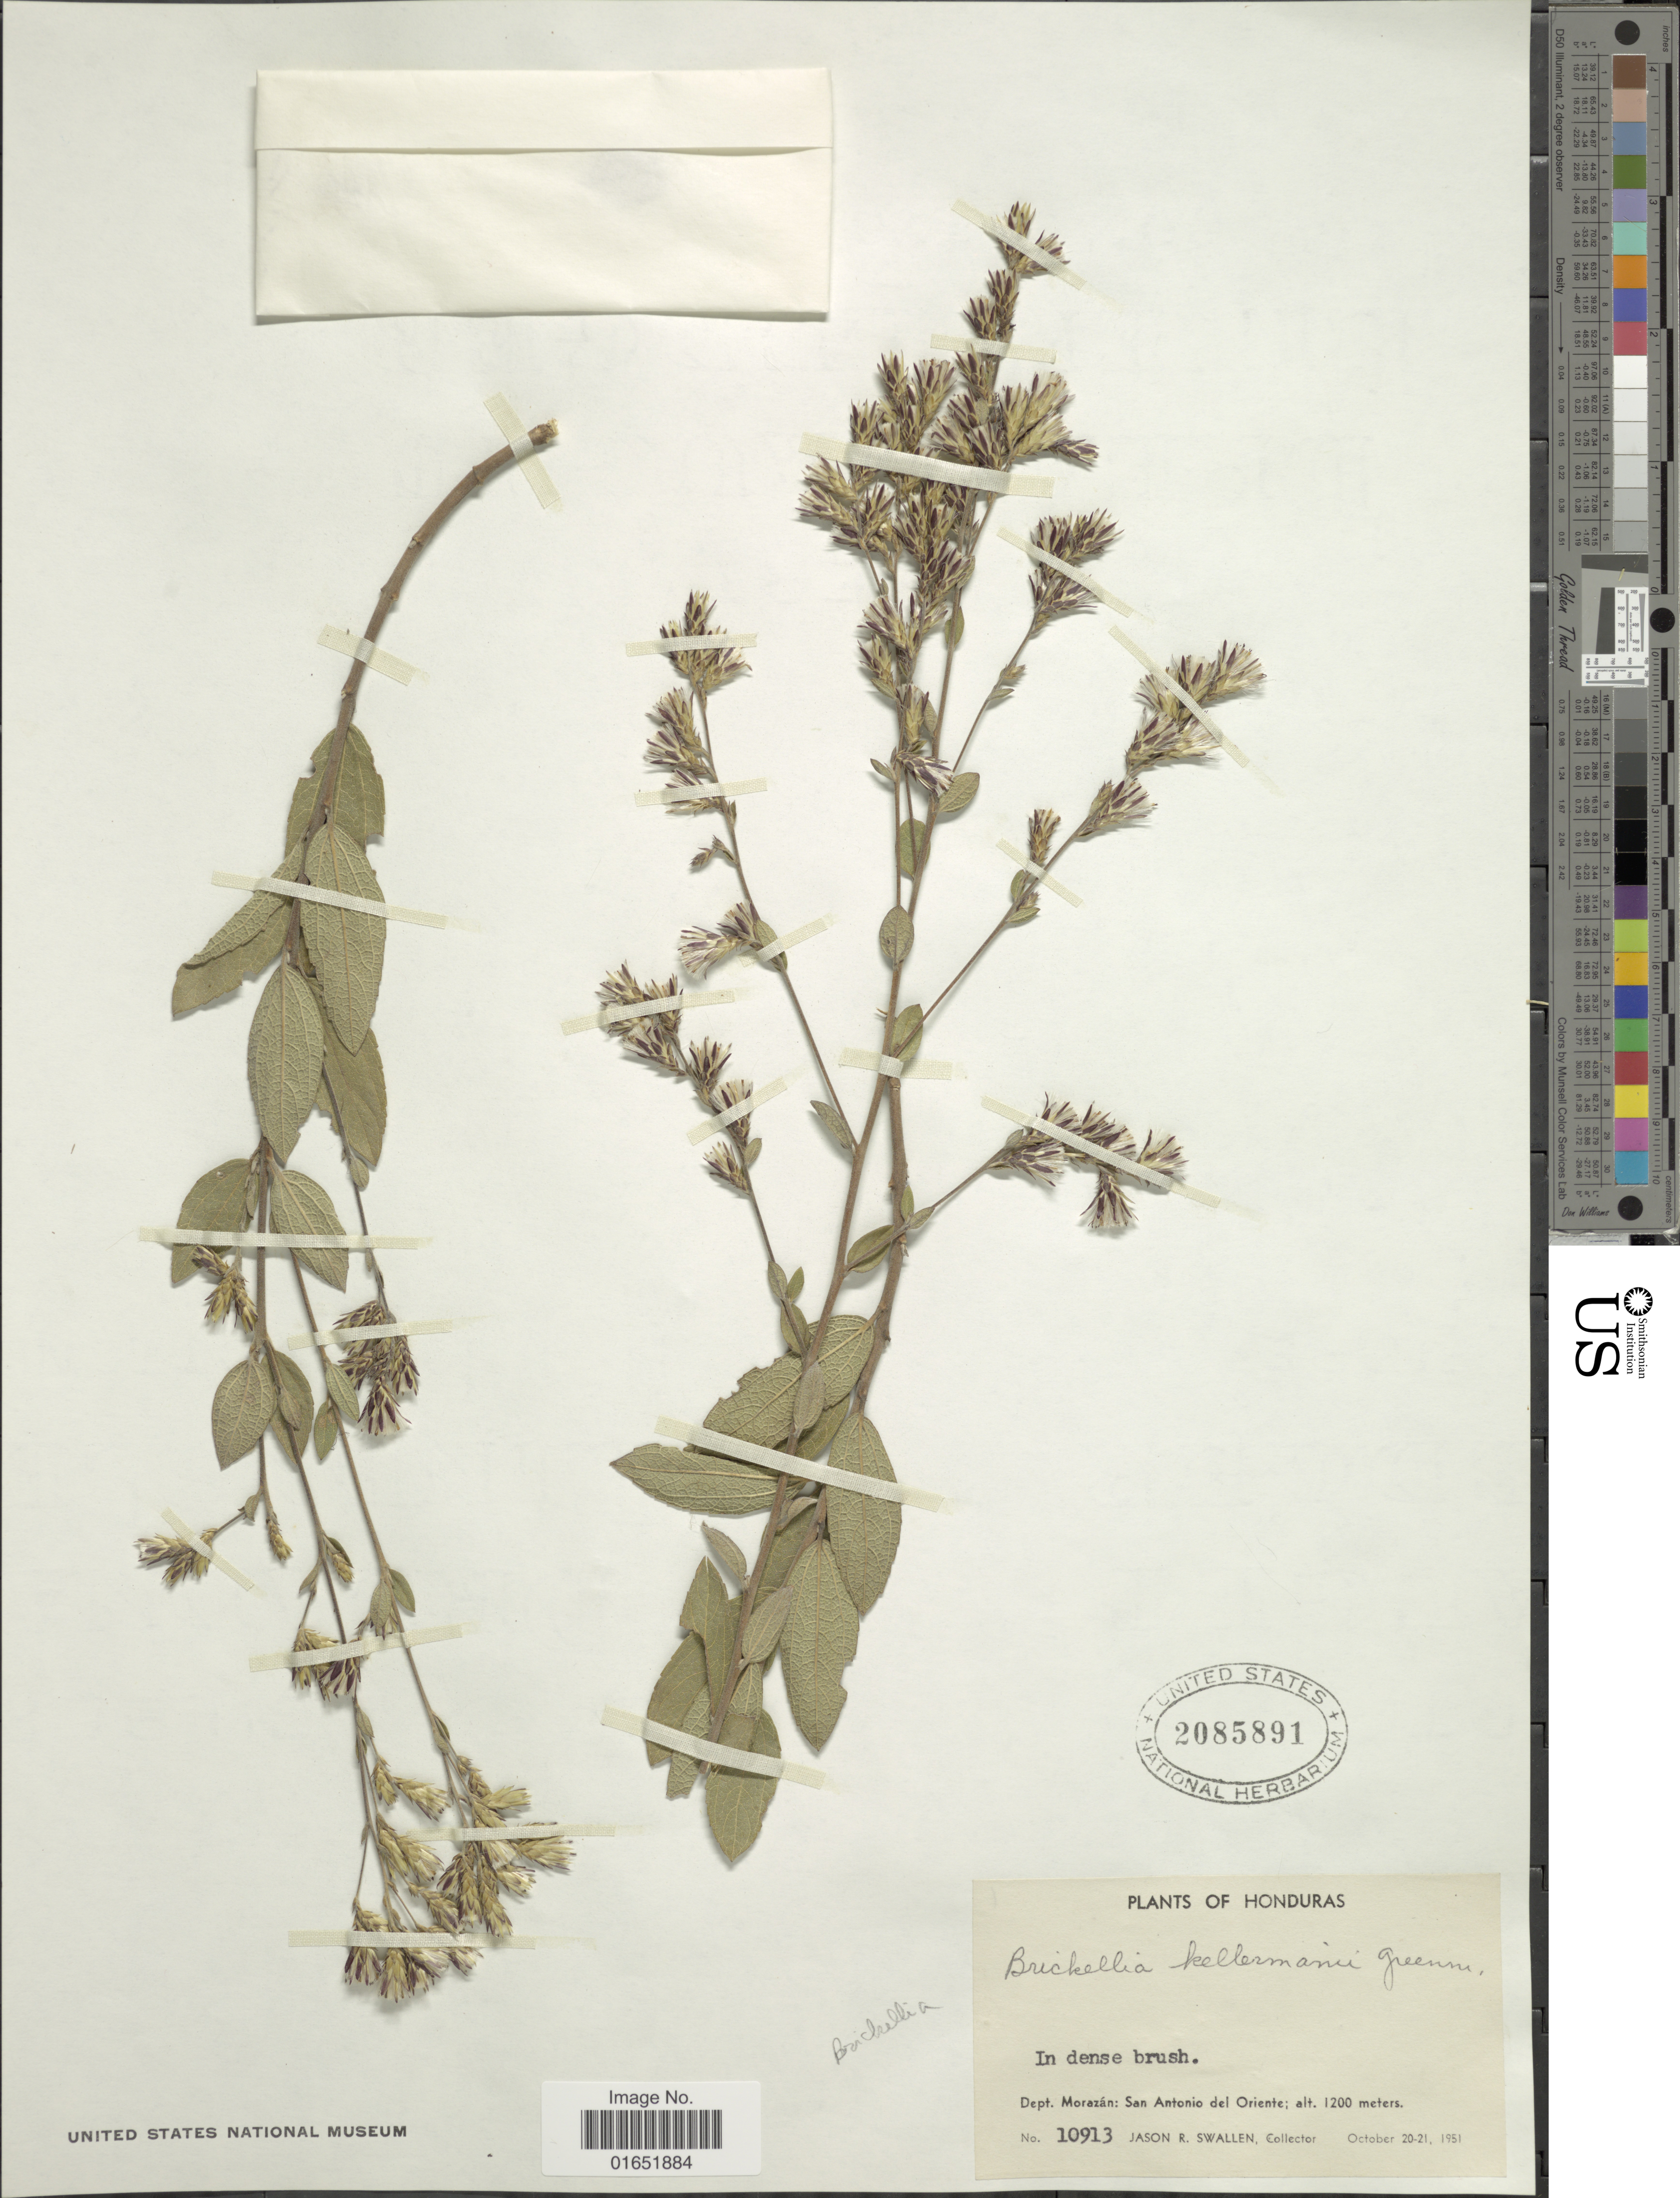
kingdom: Plantae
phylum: Tracheophyta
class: Magnoliopsida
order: Asterales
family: Asteraceae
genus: Brickellia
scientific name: Brickellia kellermanii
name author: Greenm.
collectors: J. R. Swallen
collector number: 10913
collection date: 1951-10-20/1951-10-21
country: Honduras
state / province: Fco. Morazán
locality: In dense brush, Dept. Morazán: San Antonio del Oriente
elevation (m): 1200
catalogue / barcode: US 2085891